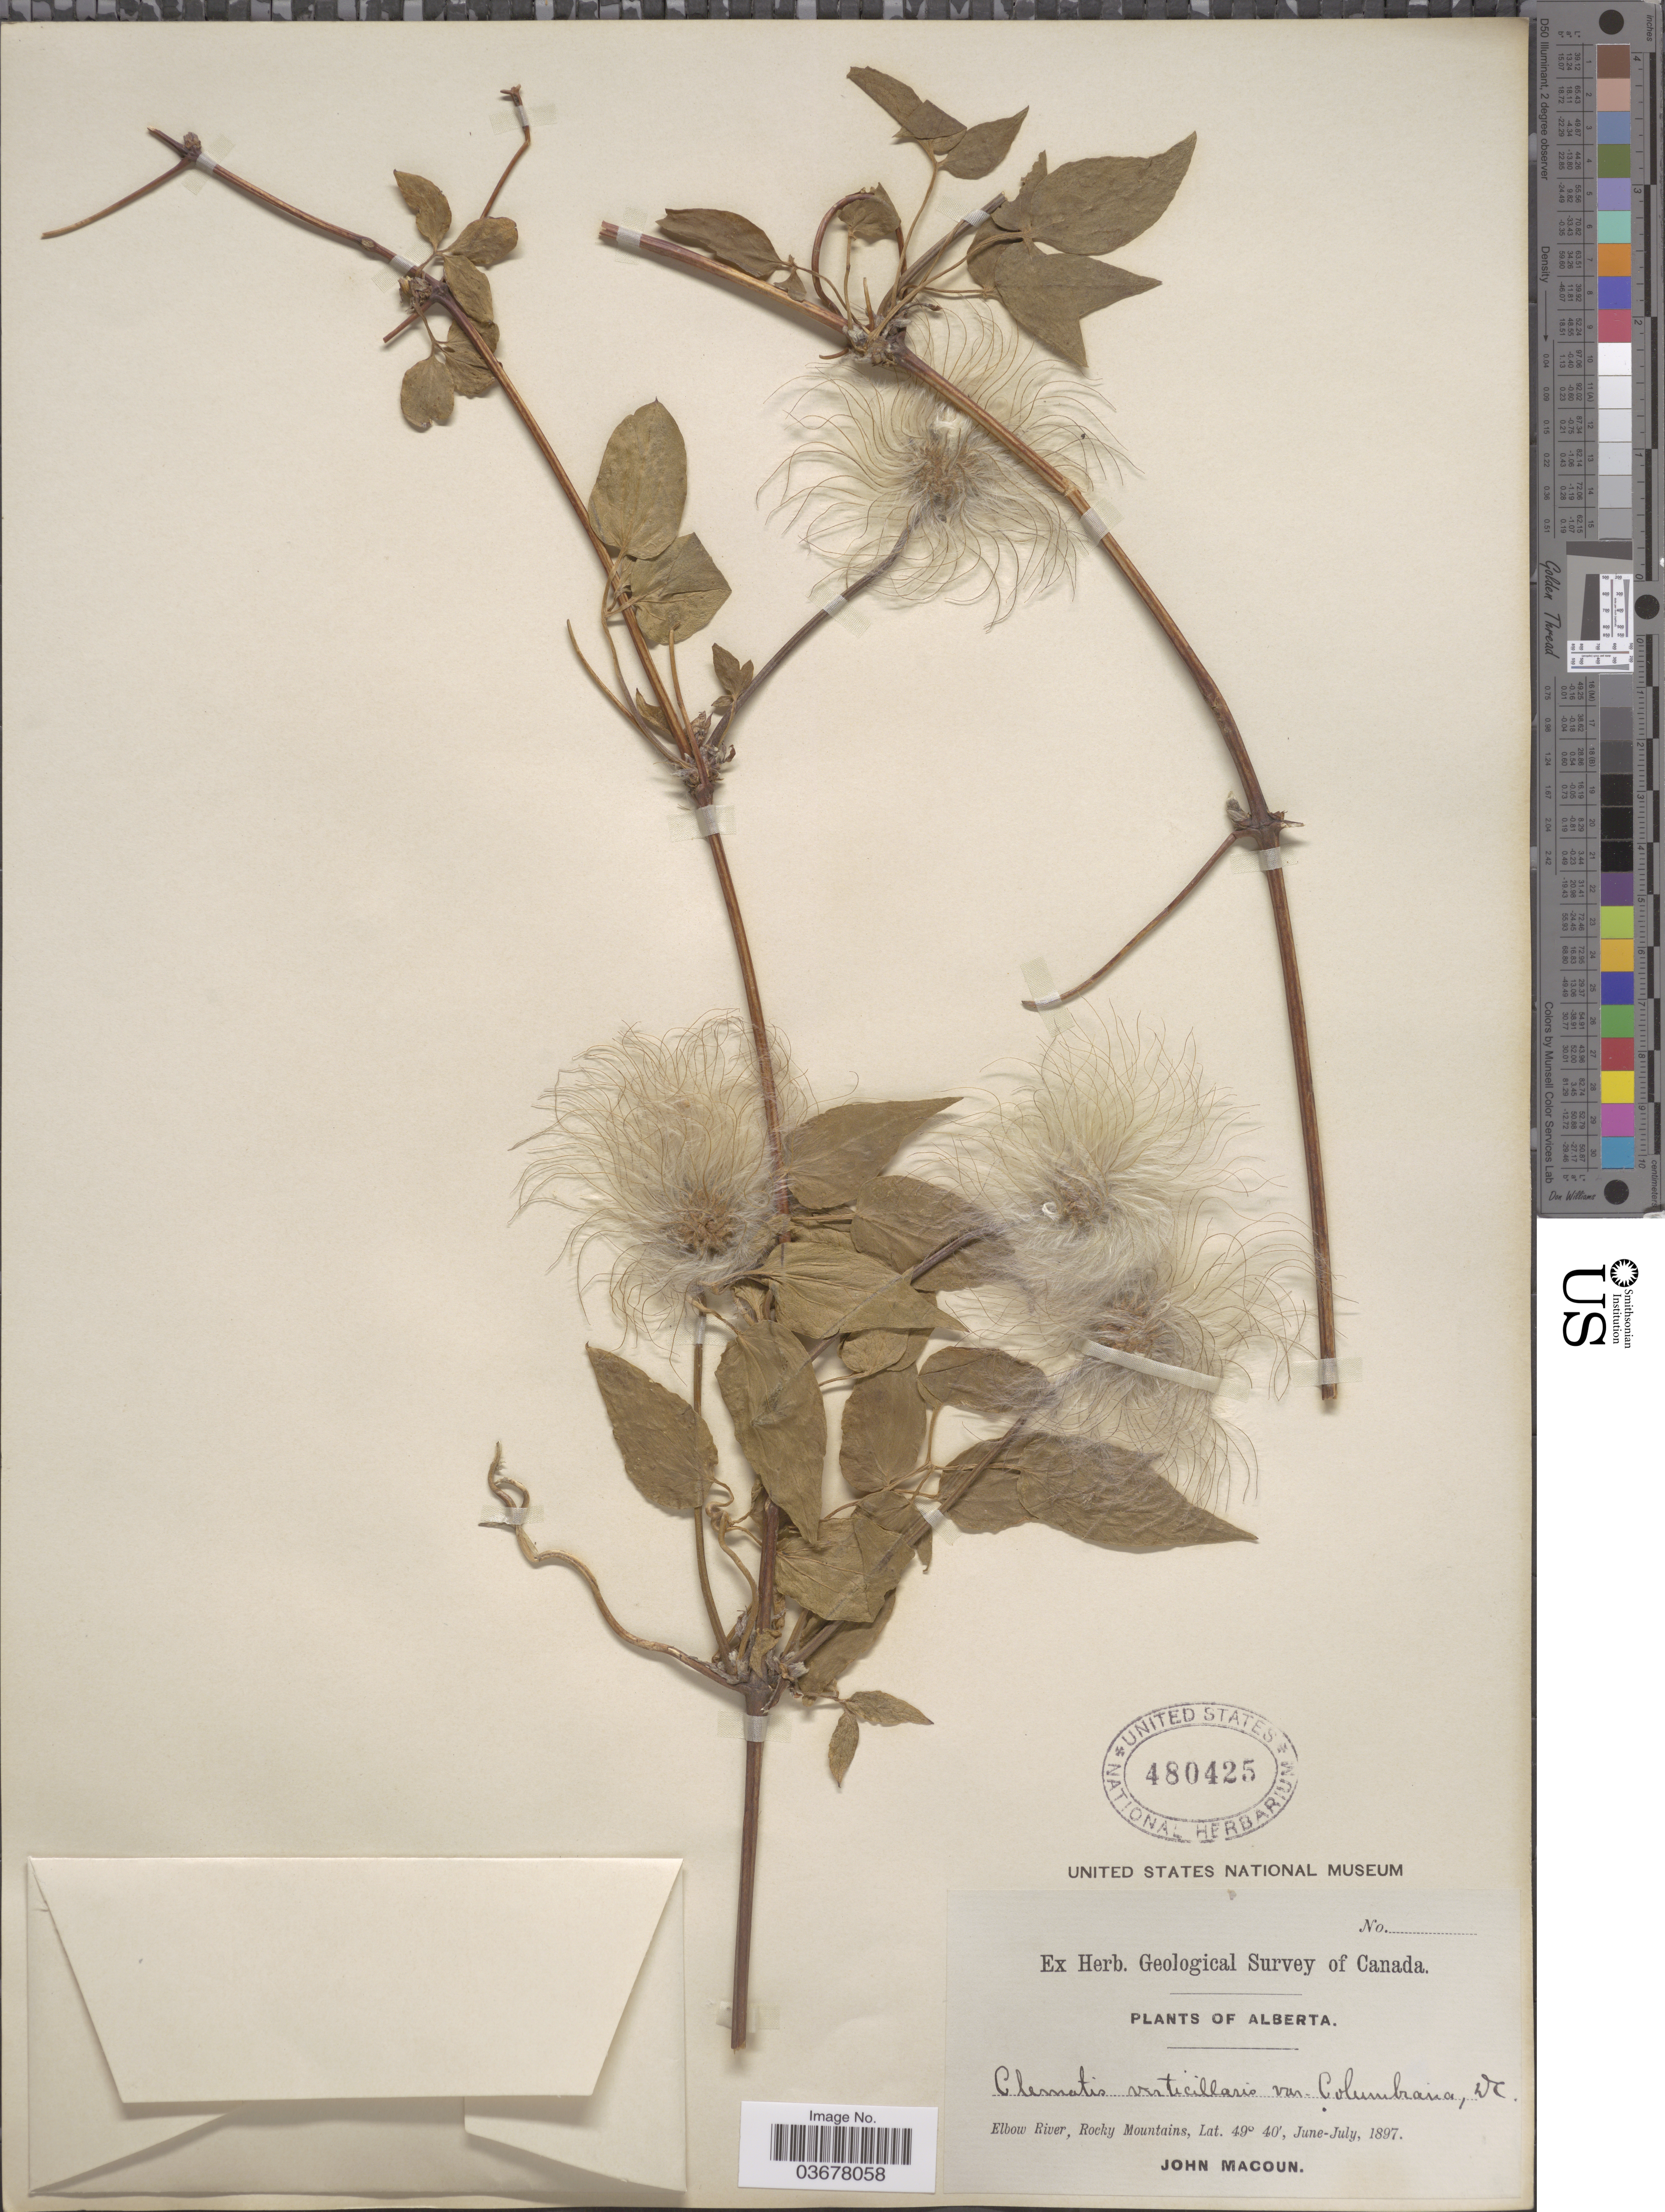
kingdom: Plantae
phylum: Tracheophyta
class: Magnoliopsida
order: Ranunculales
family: Ranunculaceae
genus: Clematis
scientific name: Clematis occidentalis var. grosseserrata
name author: (Rydb.) J.S. Pringle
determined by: Strong, M. T., (US), Smithsonian Institution - National Museum of Natural History (UNITED STATES)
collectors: J. Macoun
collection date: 1897-06/1897-07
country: Canada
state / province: Alberta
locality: Elbow River, Rocky Mountains.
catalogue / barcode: US 480425